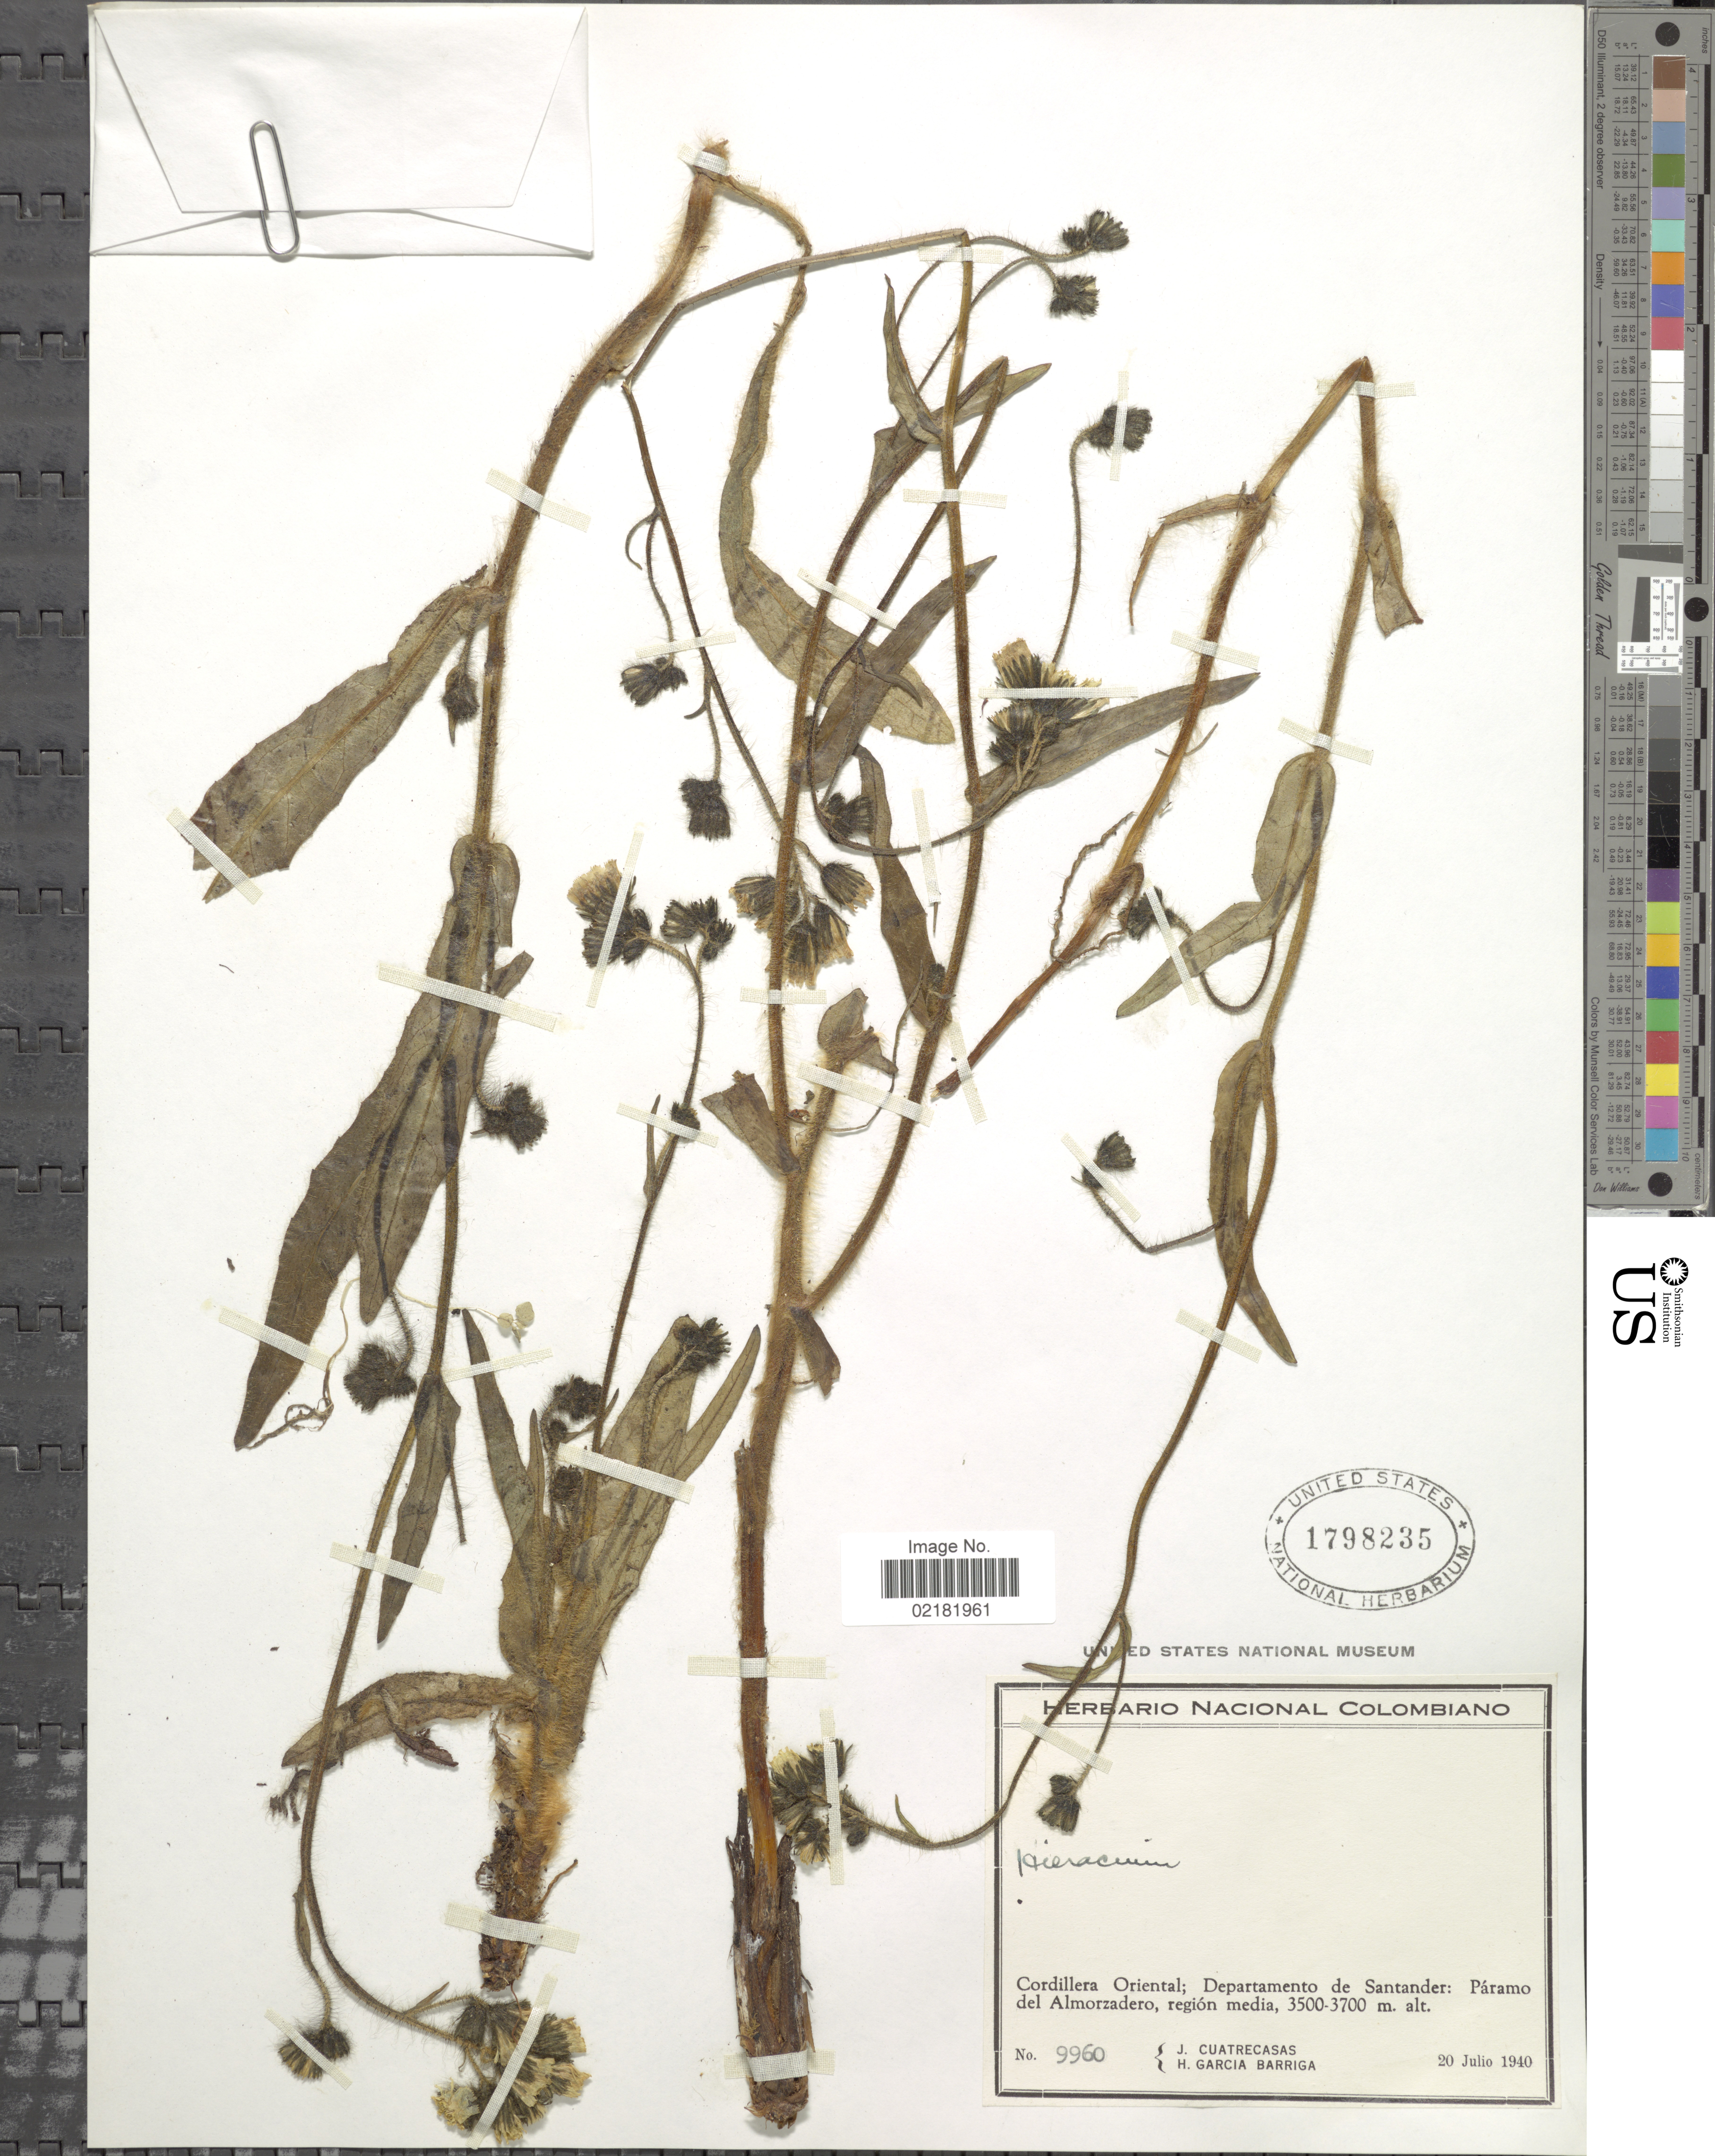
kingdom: Plantae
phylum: Tracheophyta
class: Magnoliopsida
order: Asterales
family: Asteraceae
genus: Hieracium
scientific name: Hieracium repandulare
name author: Druce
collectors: J. Cuatrecasas & H. García Barriga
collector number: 9960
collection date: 1940-07-20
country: Colombia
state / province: Santander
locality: Cordillera Oriental, Paramo del Almorzadero, region media.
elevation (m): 3500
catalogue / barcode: US 1798235